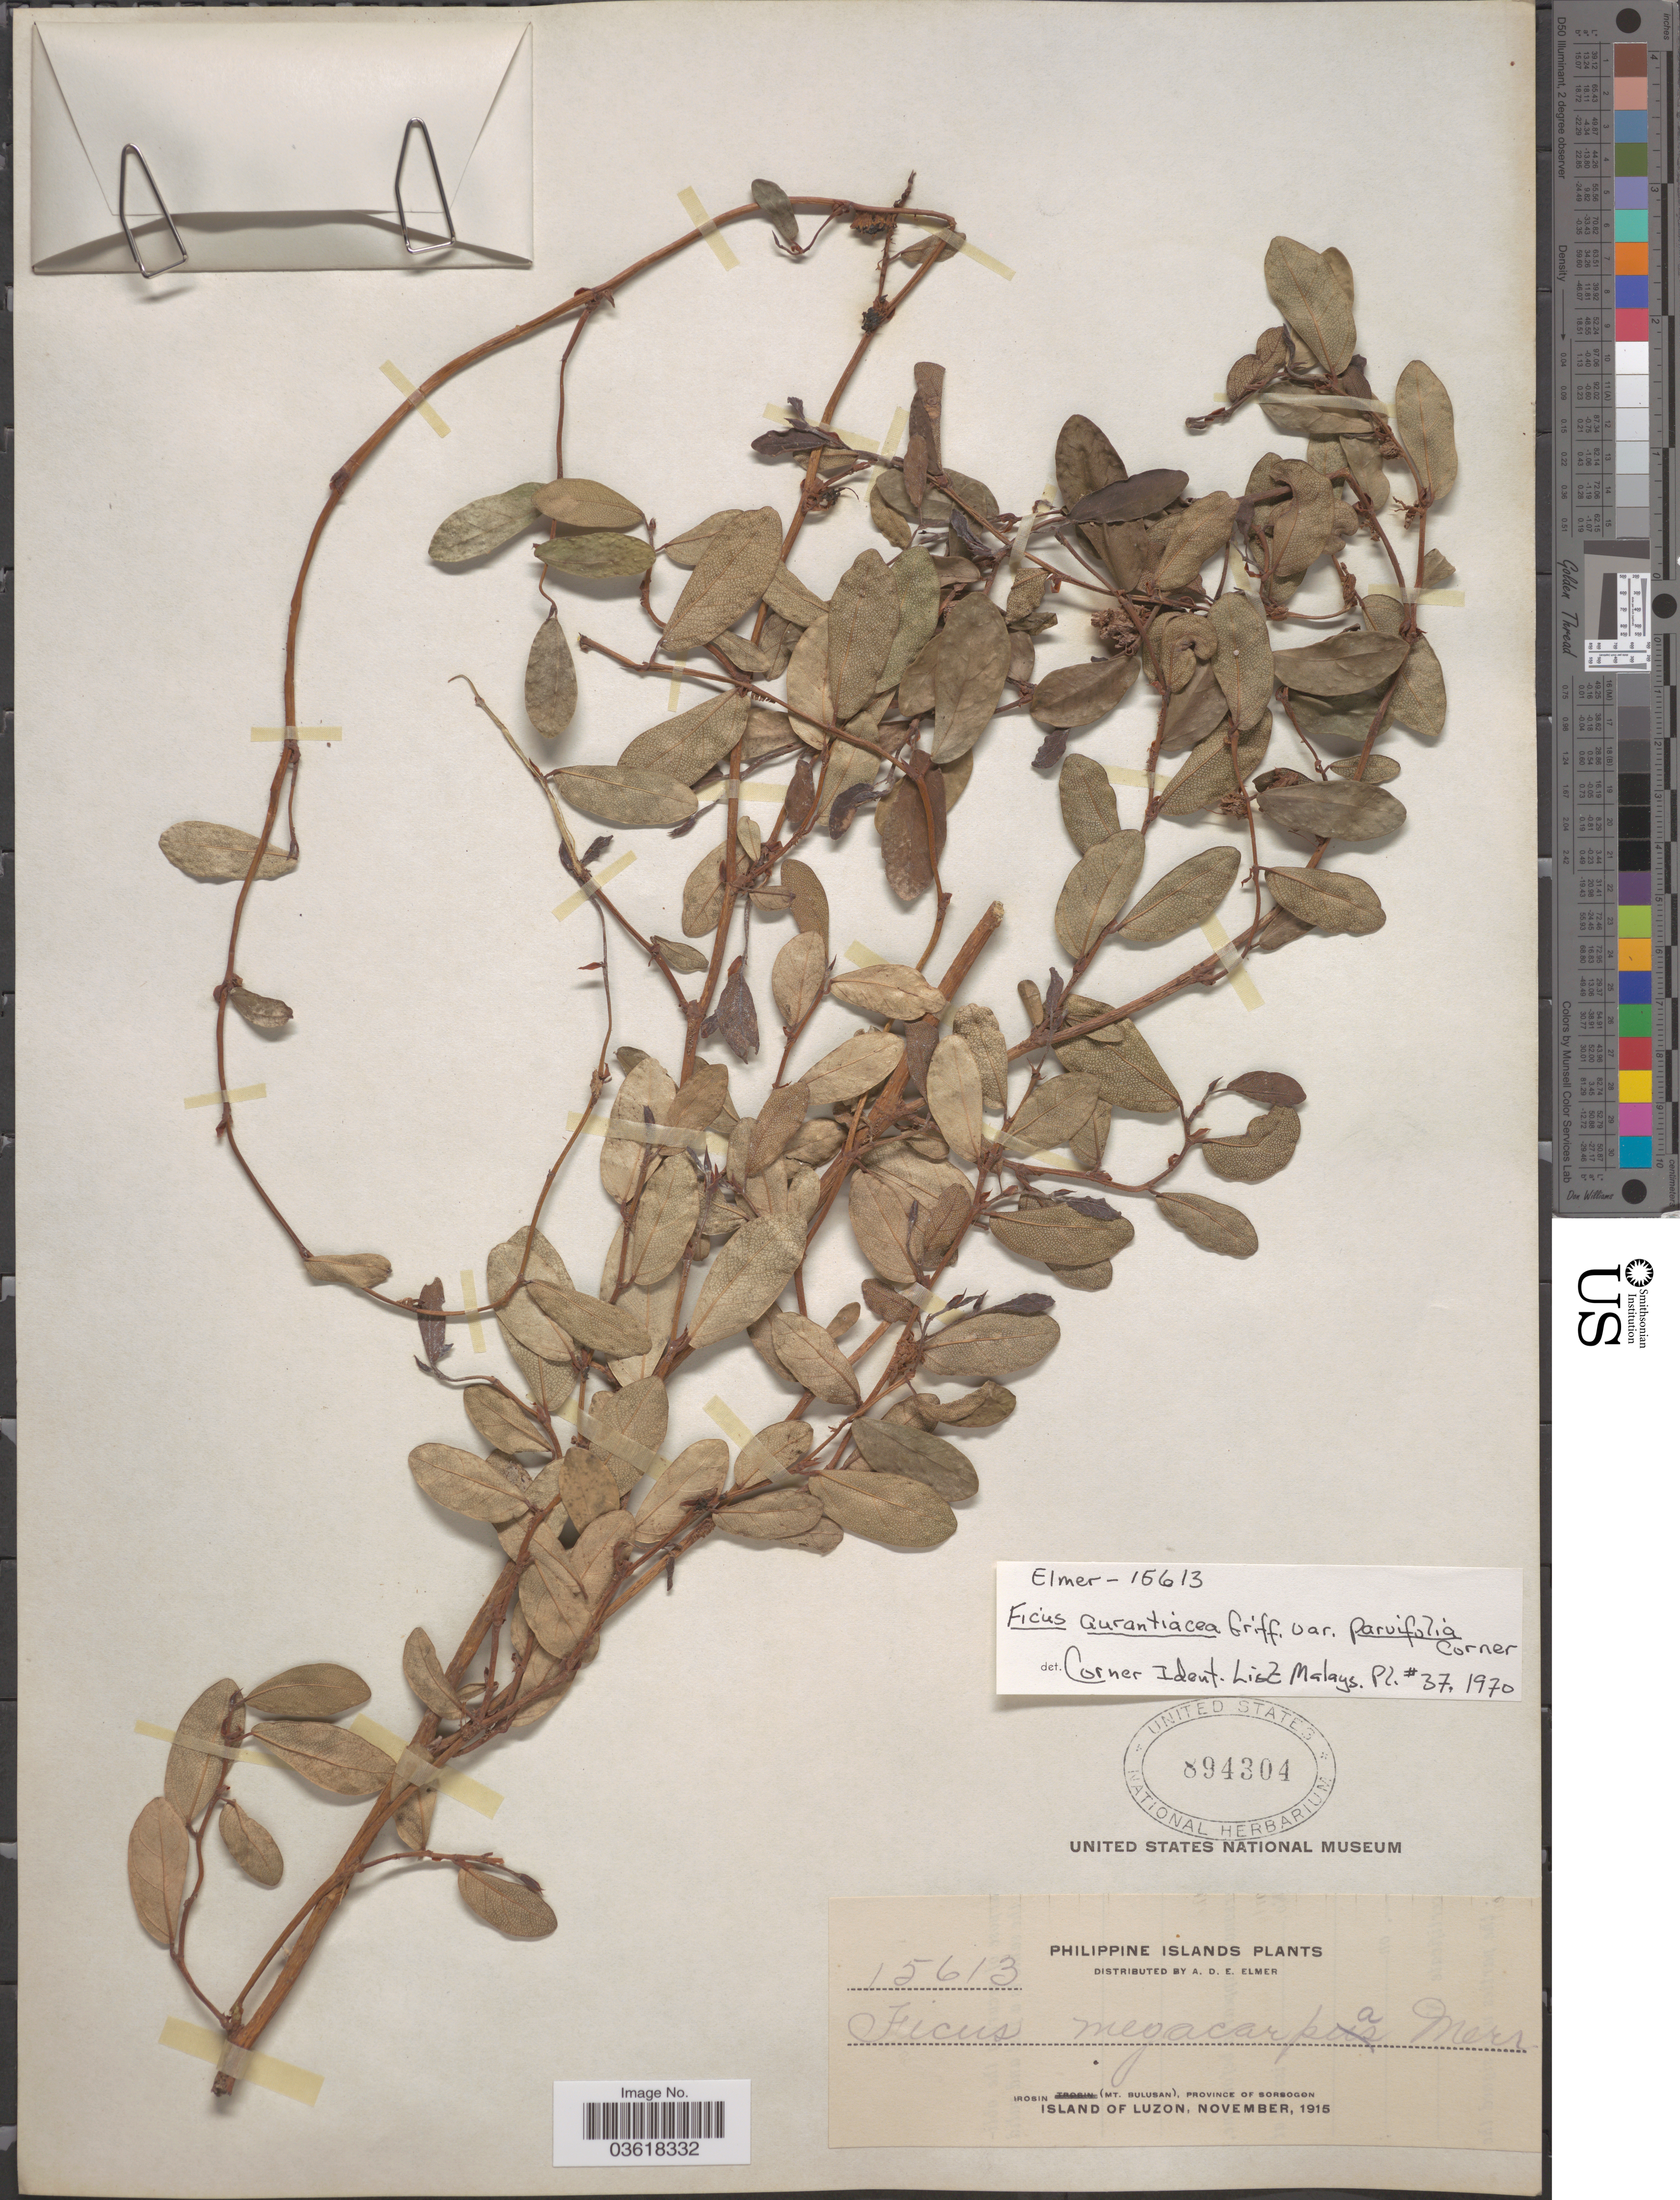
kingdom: Plantae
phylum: Tracheophyta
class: Magnoliopsida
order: Rosales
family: Moraceae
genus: Ficus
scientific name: Ficus aurantiacea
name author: Griff.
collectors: A. D. E. Elmer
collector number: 15613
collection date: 1915-11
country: Philippines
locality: Irosin (Mt. Bulusan), Province of Sorsogon, Island of Luzon.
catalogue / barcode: US 894304